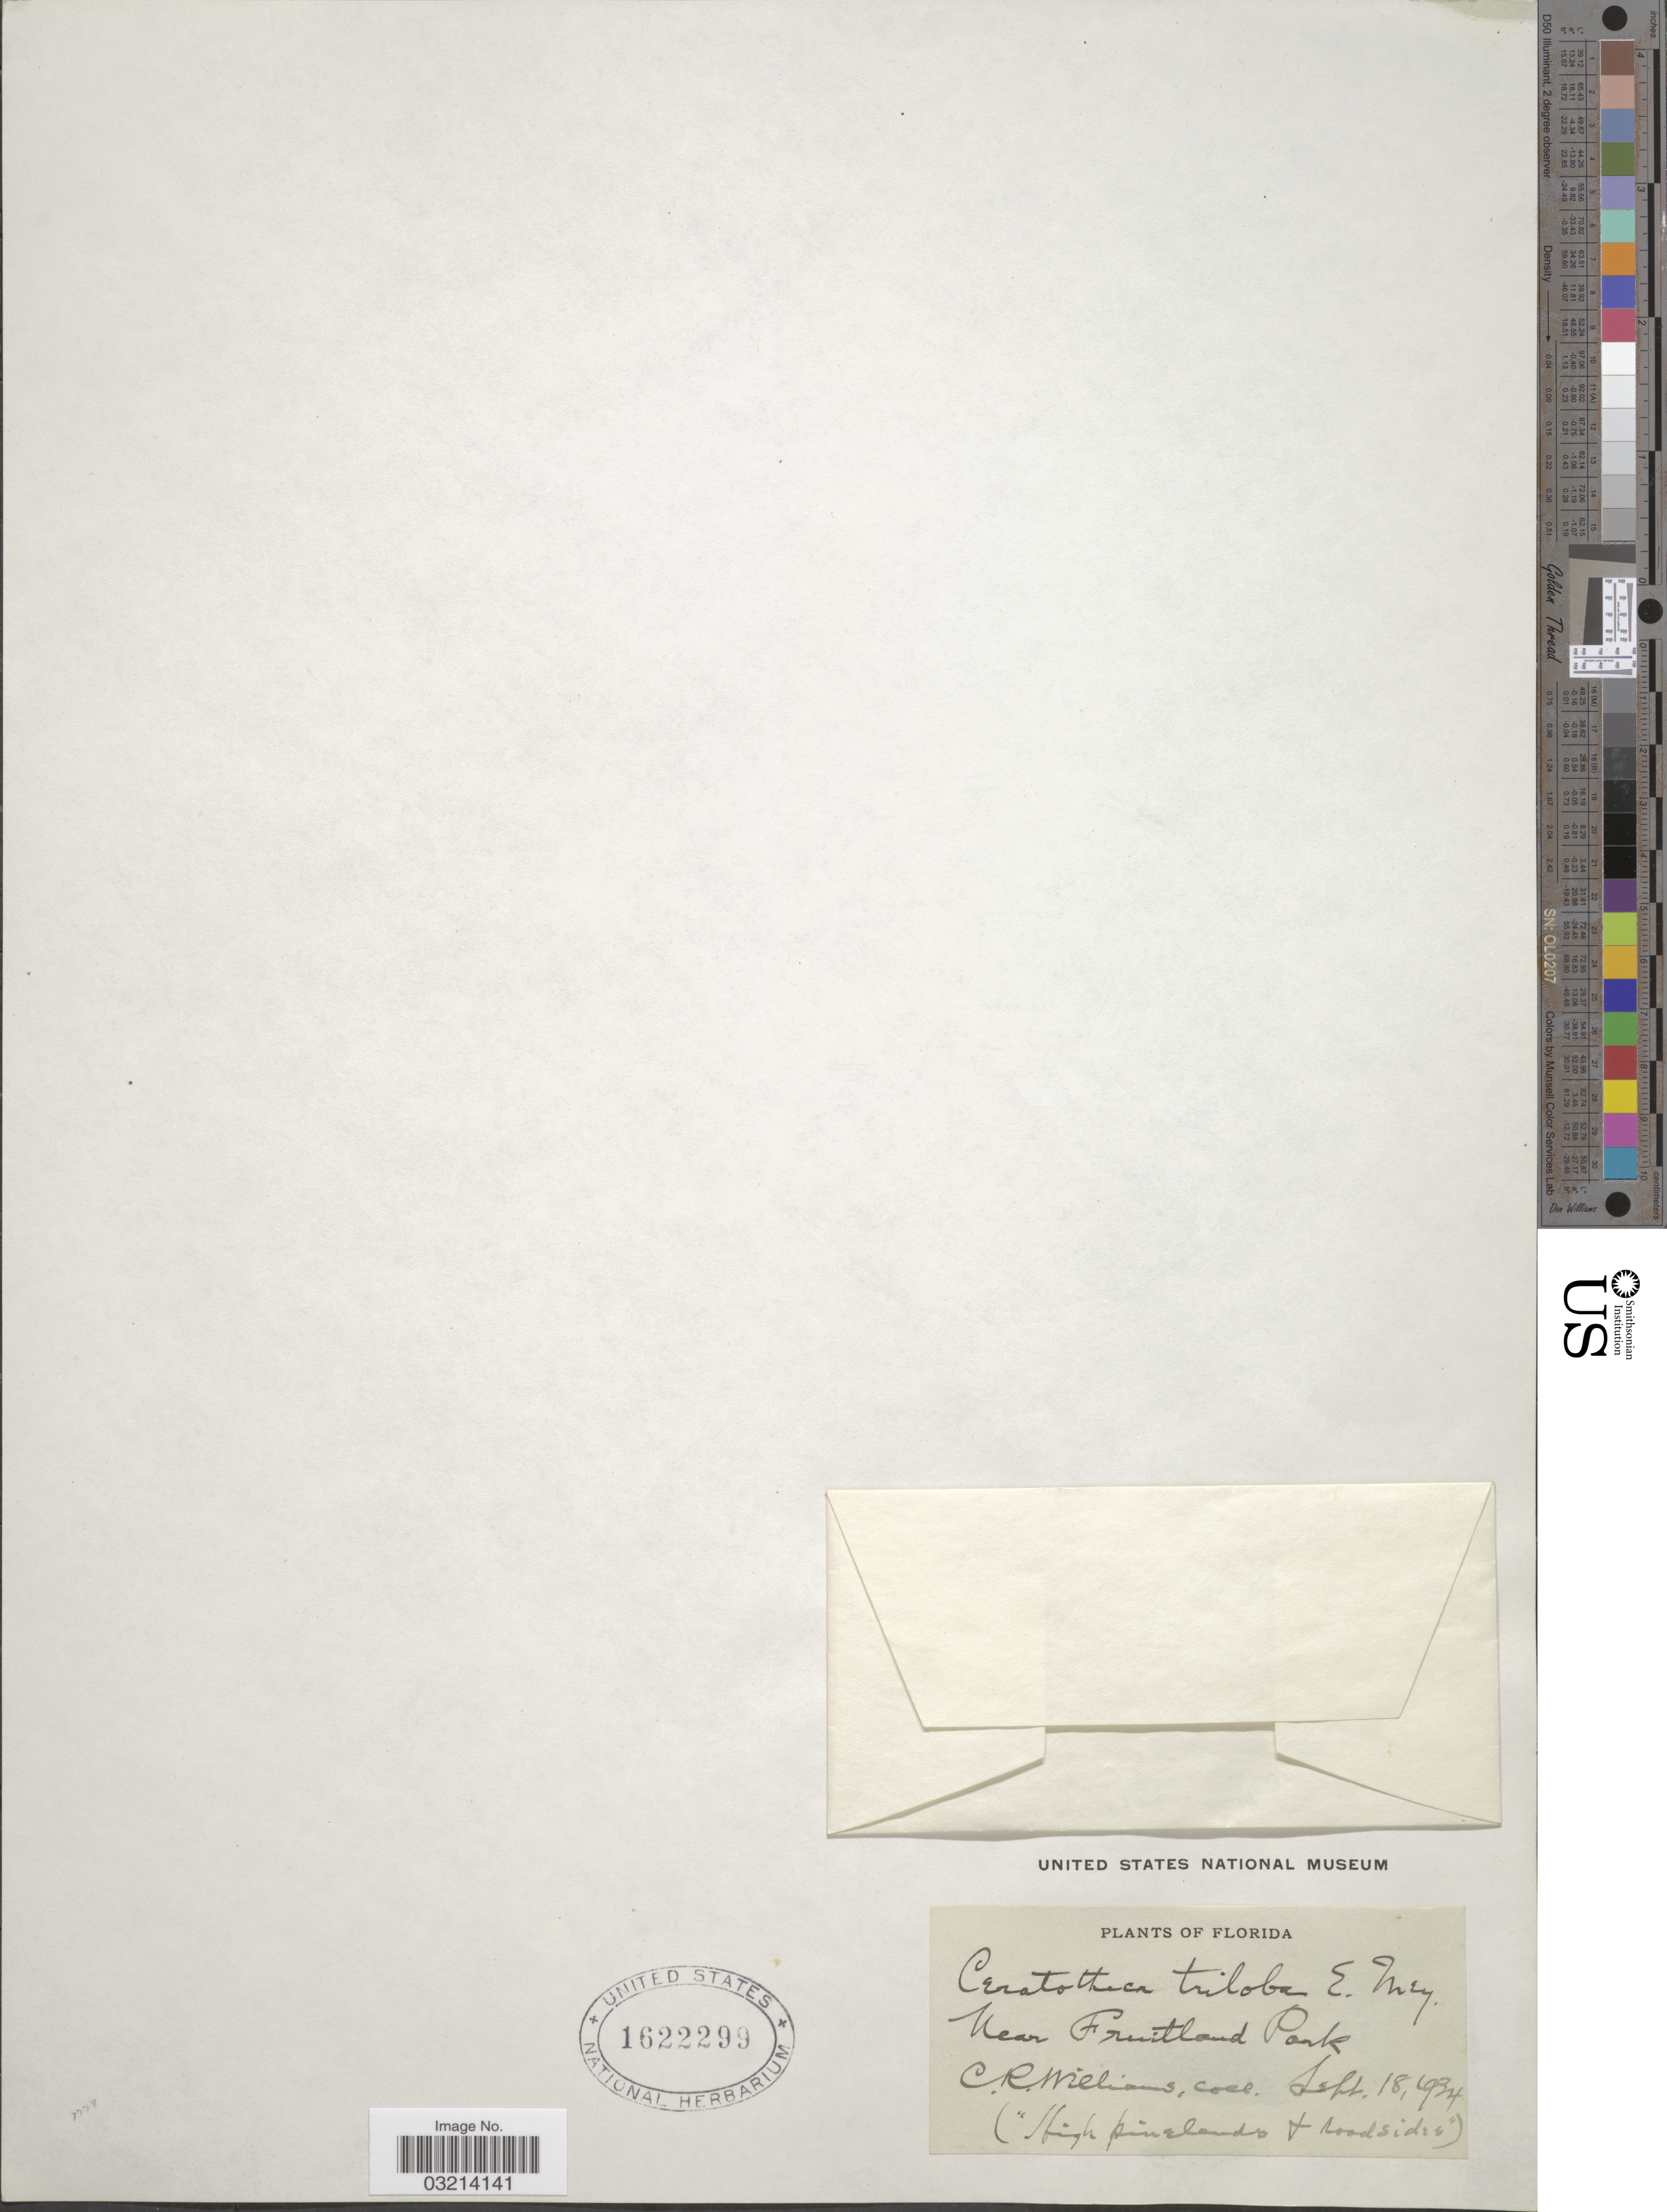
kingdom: Plantae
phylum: Tracheophyta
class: Magnoliopsida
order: Lamiales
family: Pedaliaceae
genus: Ceratotheca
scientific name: Ceratotheca sp.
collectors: C. R. Williams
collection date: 1934-09-18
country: United States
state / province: Florida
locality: Near Fruitland Park.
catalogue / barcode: US 1622299